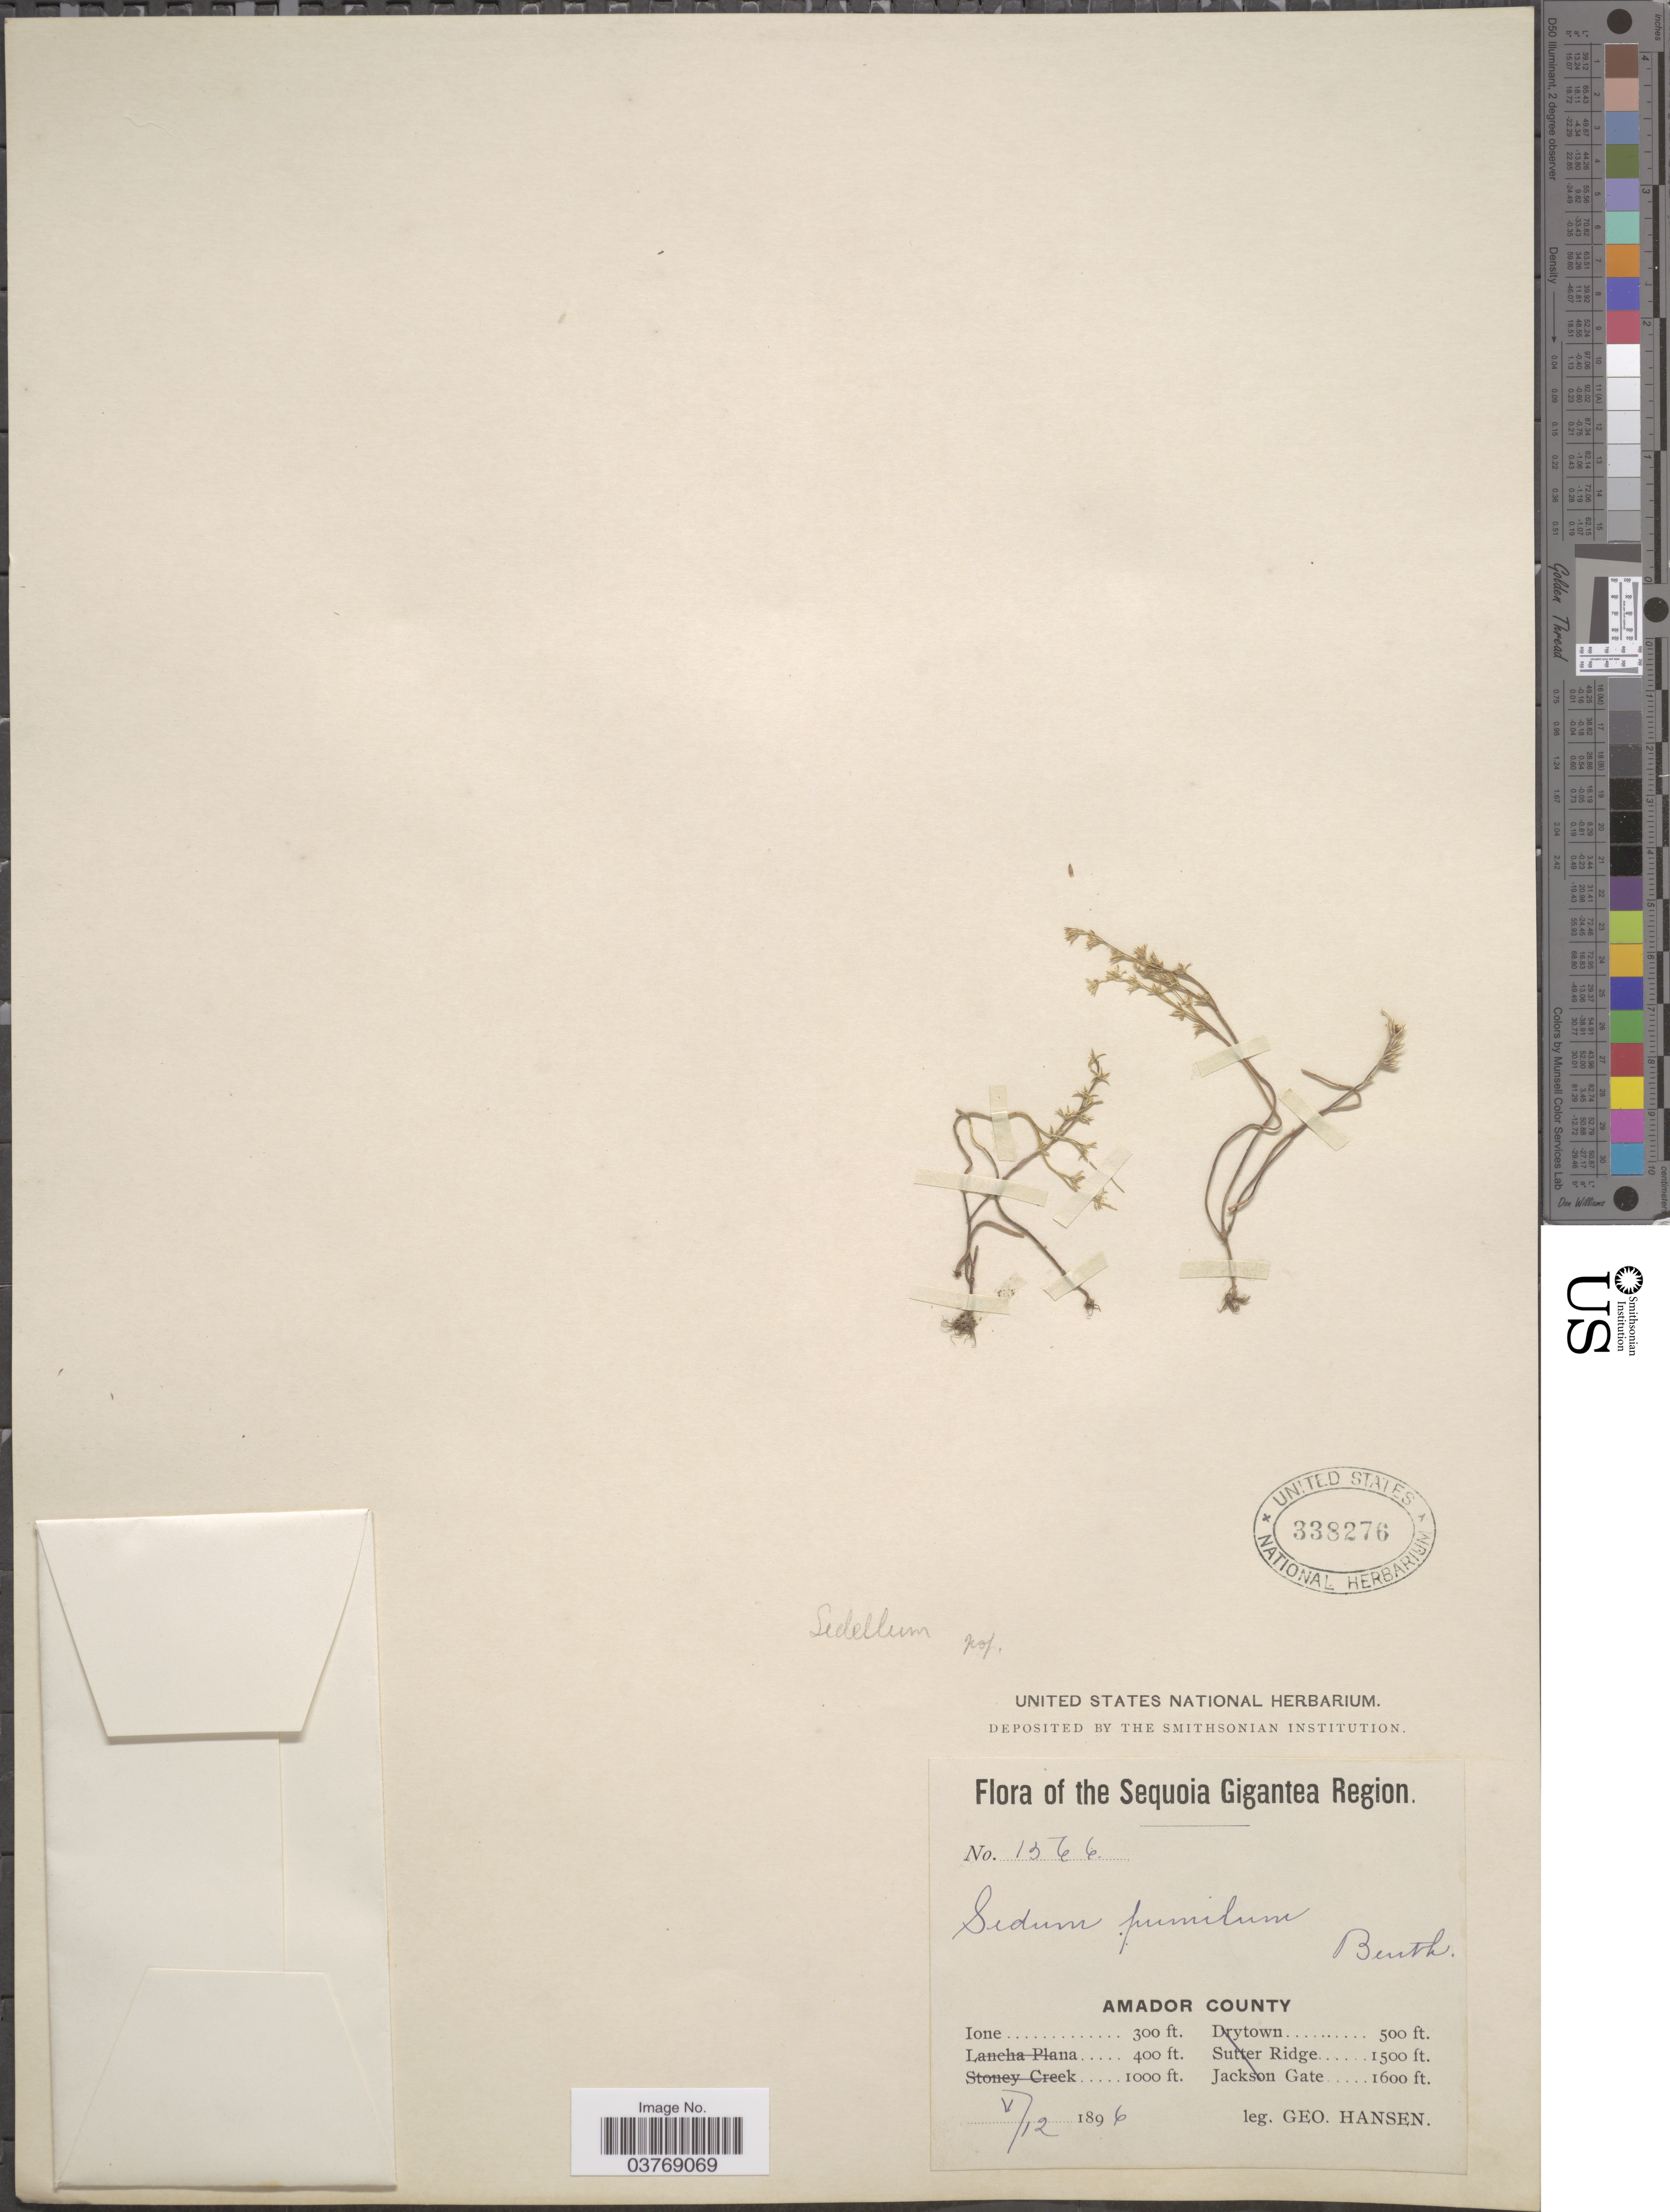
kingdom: Plantae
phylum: Tracheophyta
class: Magnoliopsida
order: Saxifragales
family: Crassulaceae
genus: Sedella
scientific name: Sedella pumila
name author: (Benth.) Britton & Rose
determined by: U.S. National Herbarium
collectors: G. Hansen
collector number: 1566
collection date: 1896-05-12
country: United States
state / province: California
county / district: Amador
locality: The Sequoia Gigantea Region. Amador County. Ione.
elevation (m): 91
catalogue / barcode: US 338276